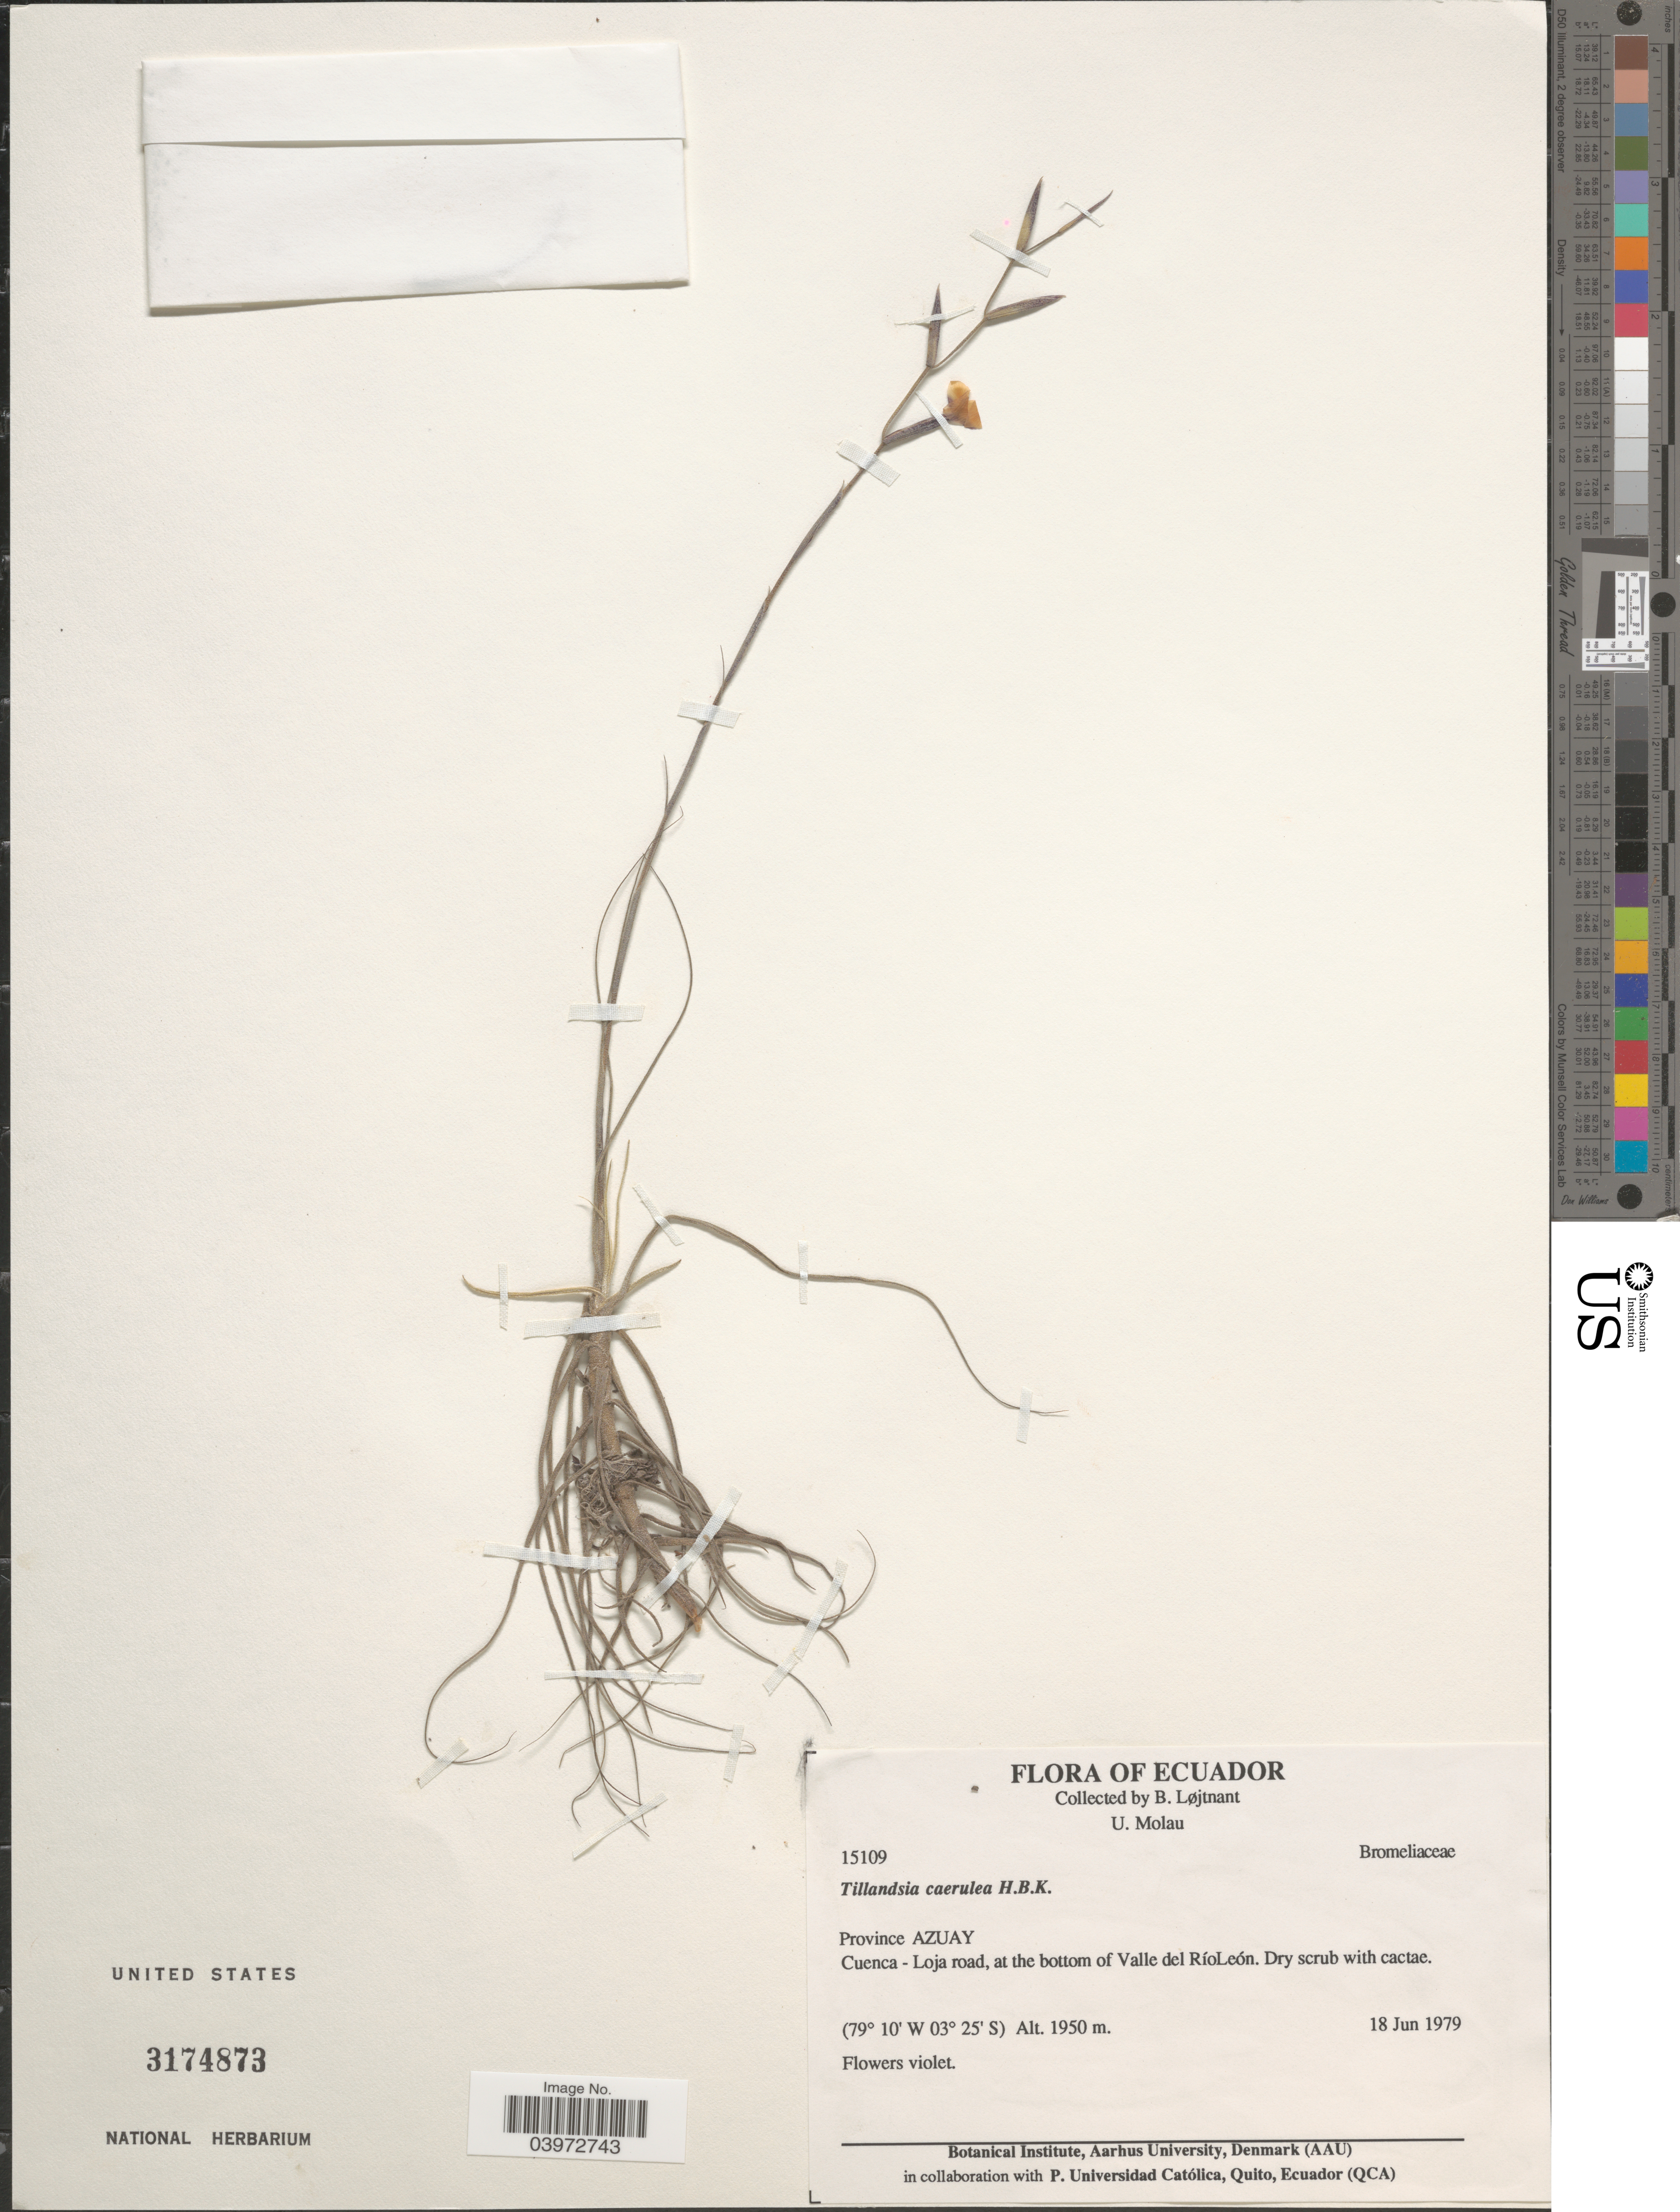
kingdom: Plantae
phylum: Tracheophyta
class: Liliopsida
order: Poales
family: Bromeliaceae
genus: Tillandsia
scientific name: Tillandsia caerulea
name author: Kunth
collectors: B. Löjtnant & U. Molau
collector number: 15109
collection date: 1979-06-18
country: Ecuador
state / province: Azuay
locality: Cuenca- Loja road, at the bottom of Valle del RíoLeón.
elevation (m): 1950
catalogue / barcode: US 3174873